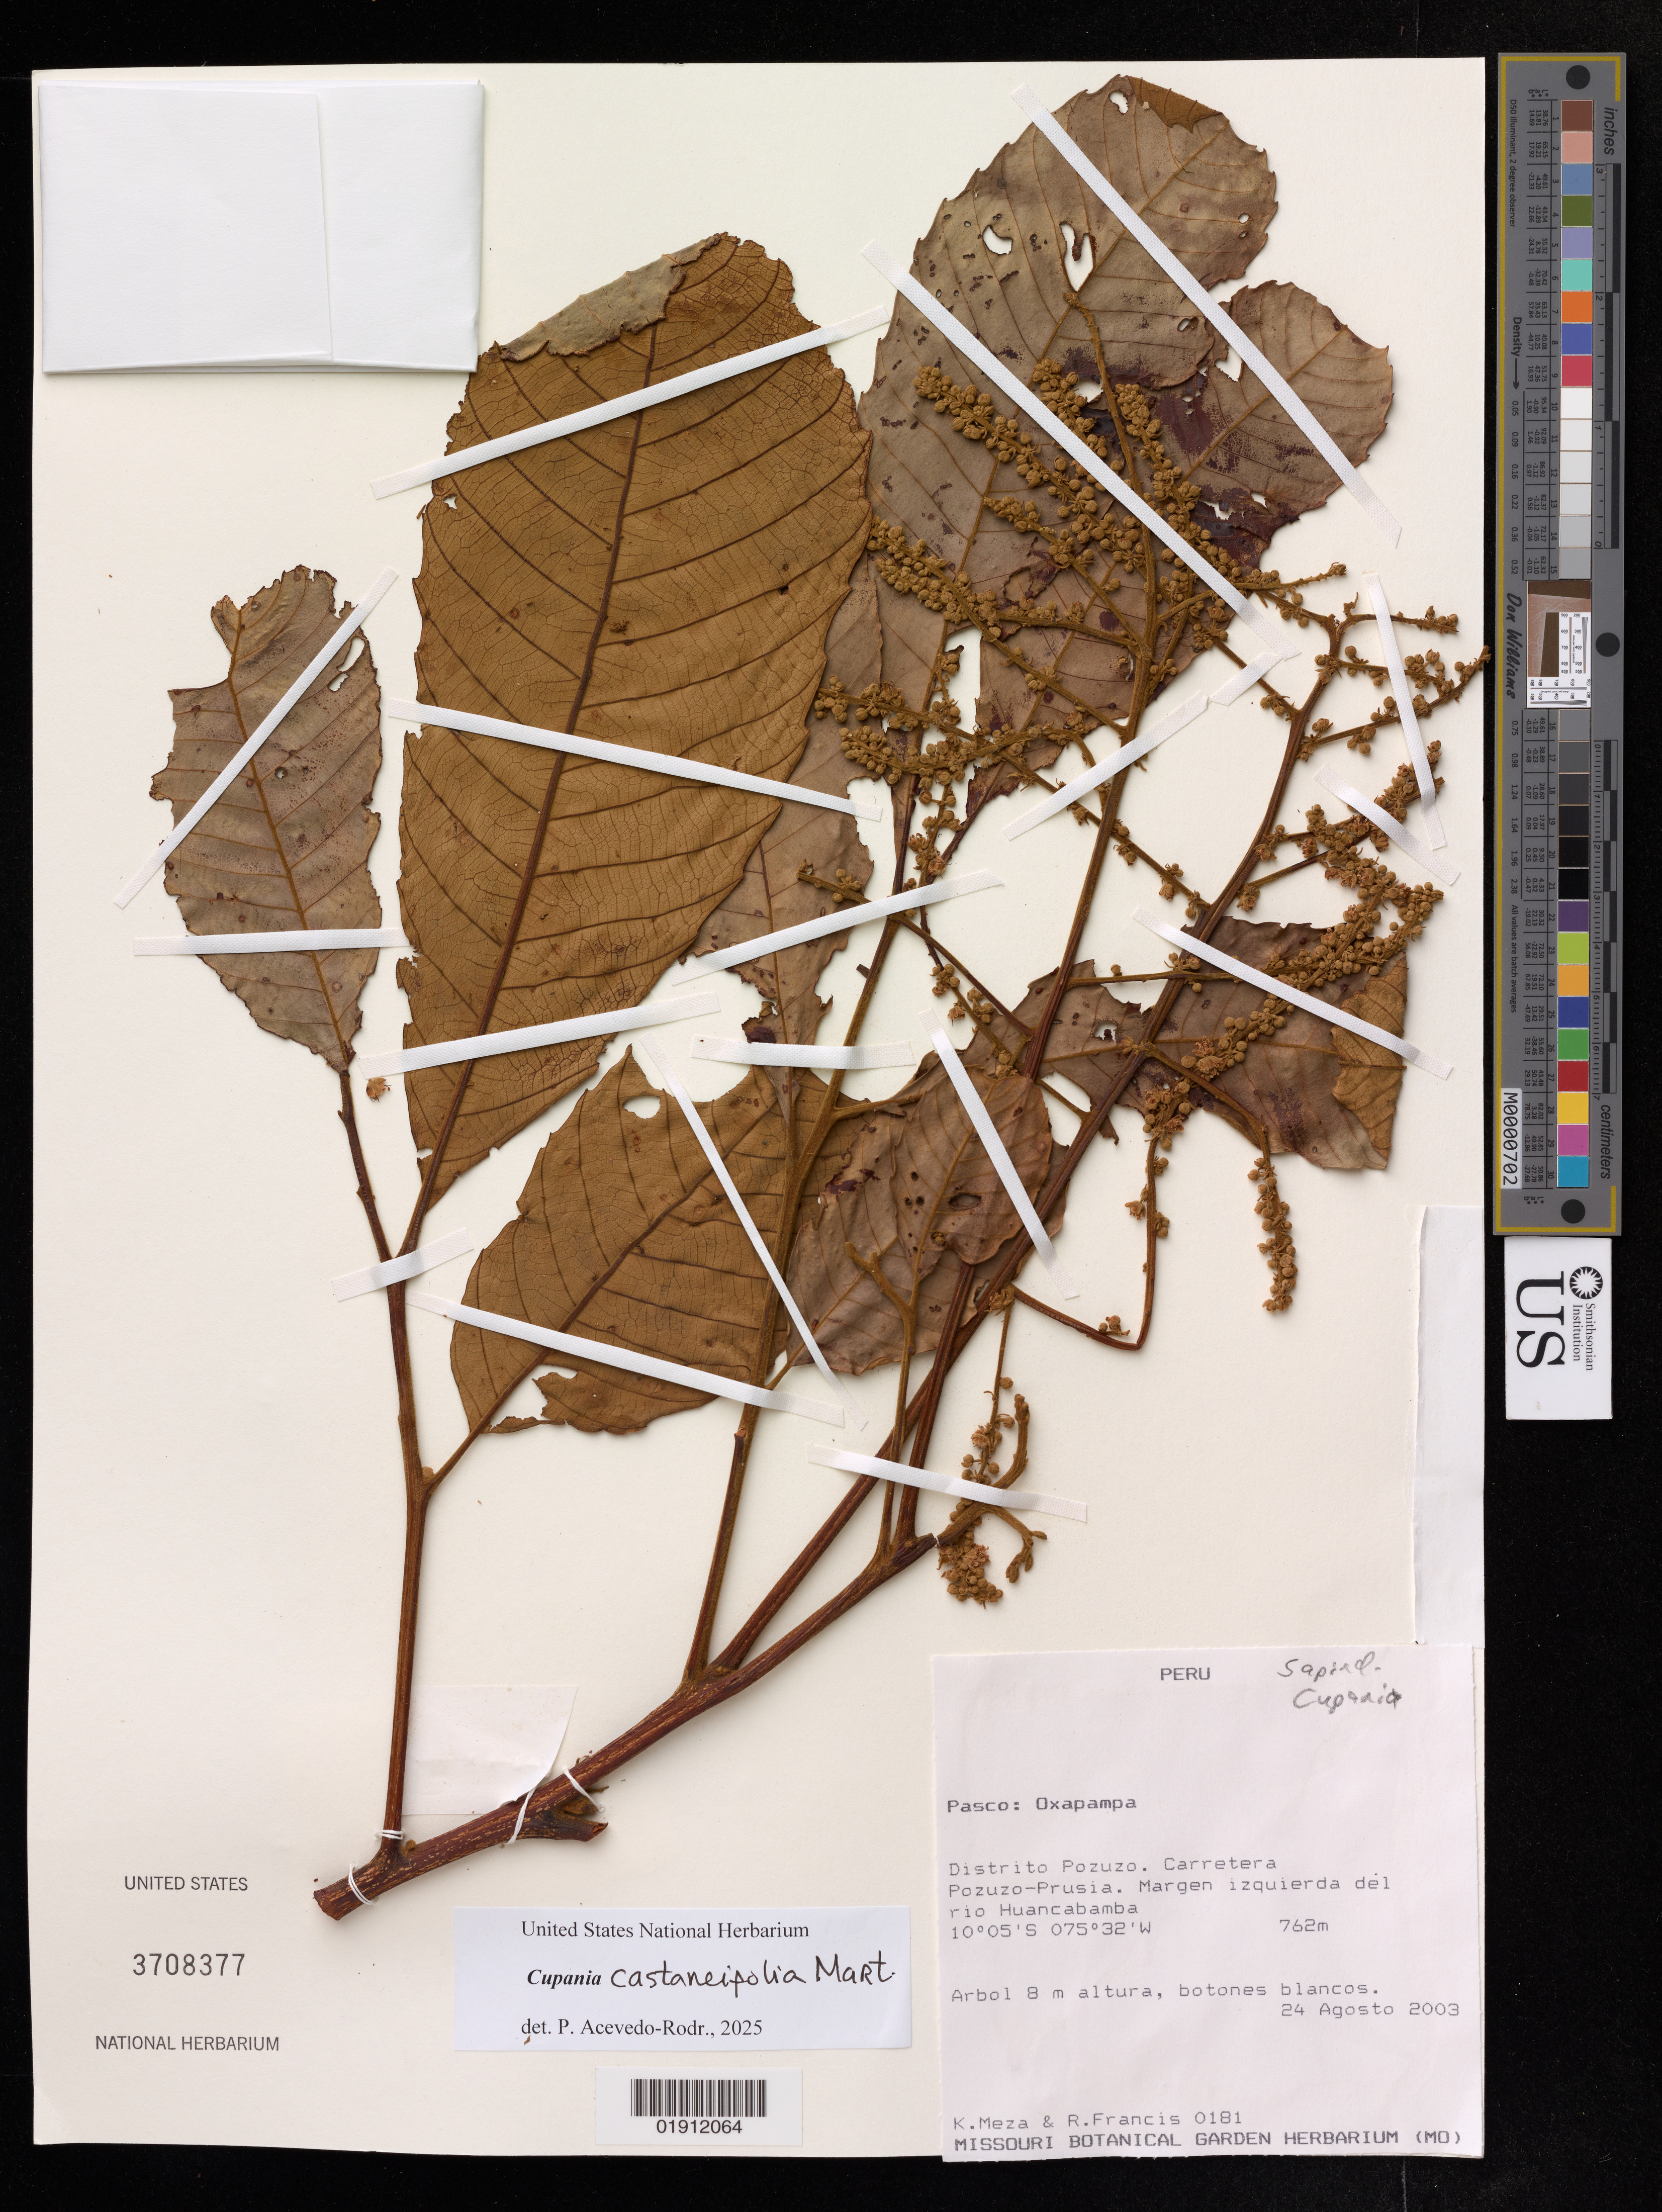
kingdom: Plantae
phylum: Tracheophyta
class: Magnoliopsida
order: Sapindales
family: Sapindaceae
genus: Cupania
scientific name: Cupania castaneifolia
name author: Mart.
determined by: Acevedo-Rodriguez, P., (US), Smithsonian Institution - National Museum of Natural History (UNITED STATES)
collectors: K. Meza & R. Francis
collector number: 181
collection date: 2003-08-24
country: Peru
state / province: Pasco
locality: Oxapampa. Distrito Pozuzo. Carretera Pozuzo-Prusia. Margen izquierda del rio Huancabamba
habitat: Margen izquierda del rio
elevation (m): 762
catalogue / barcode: US 3708377